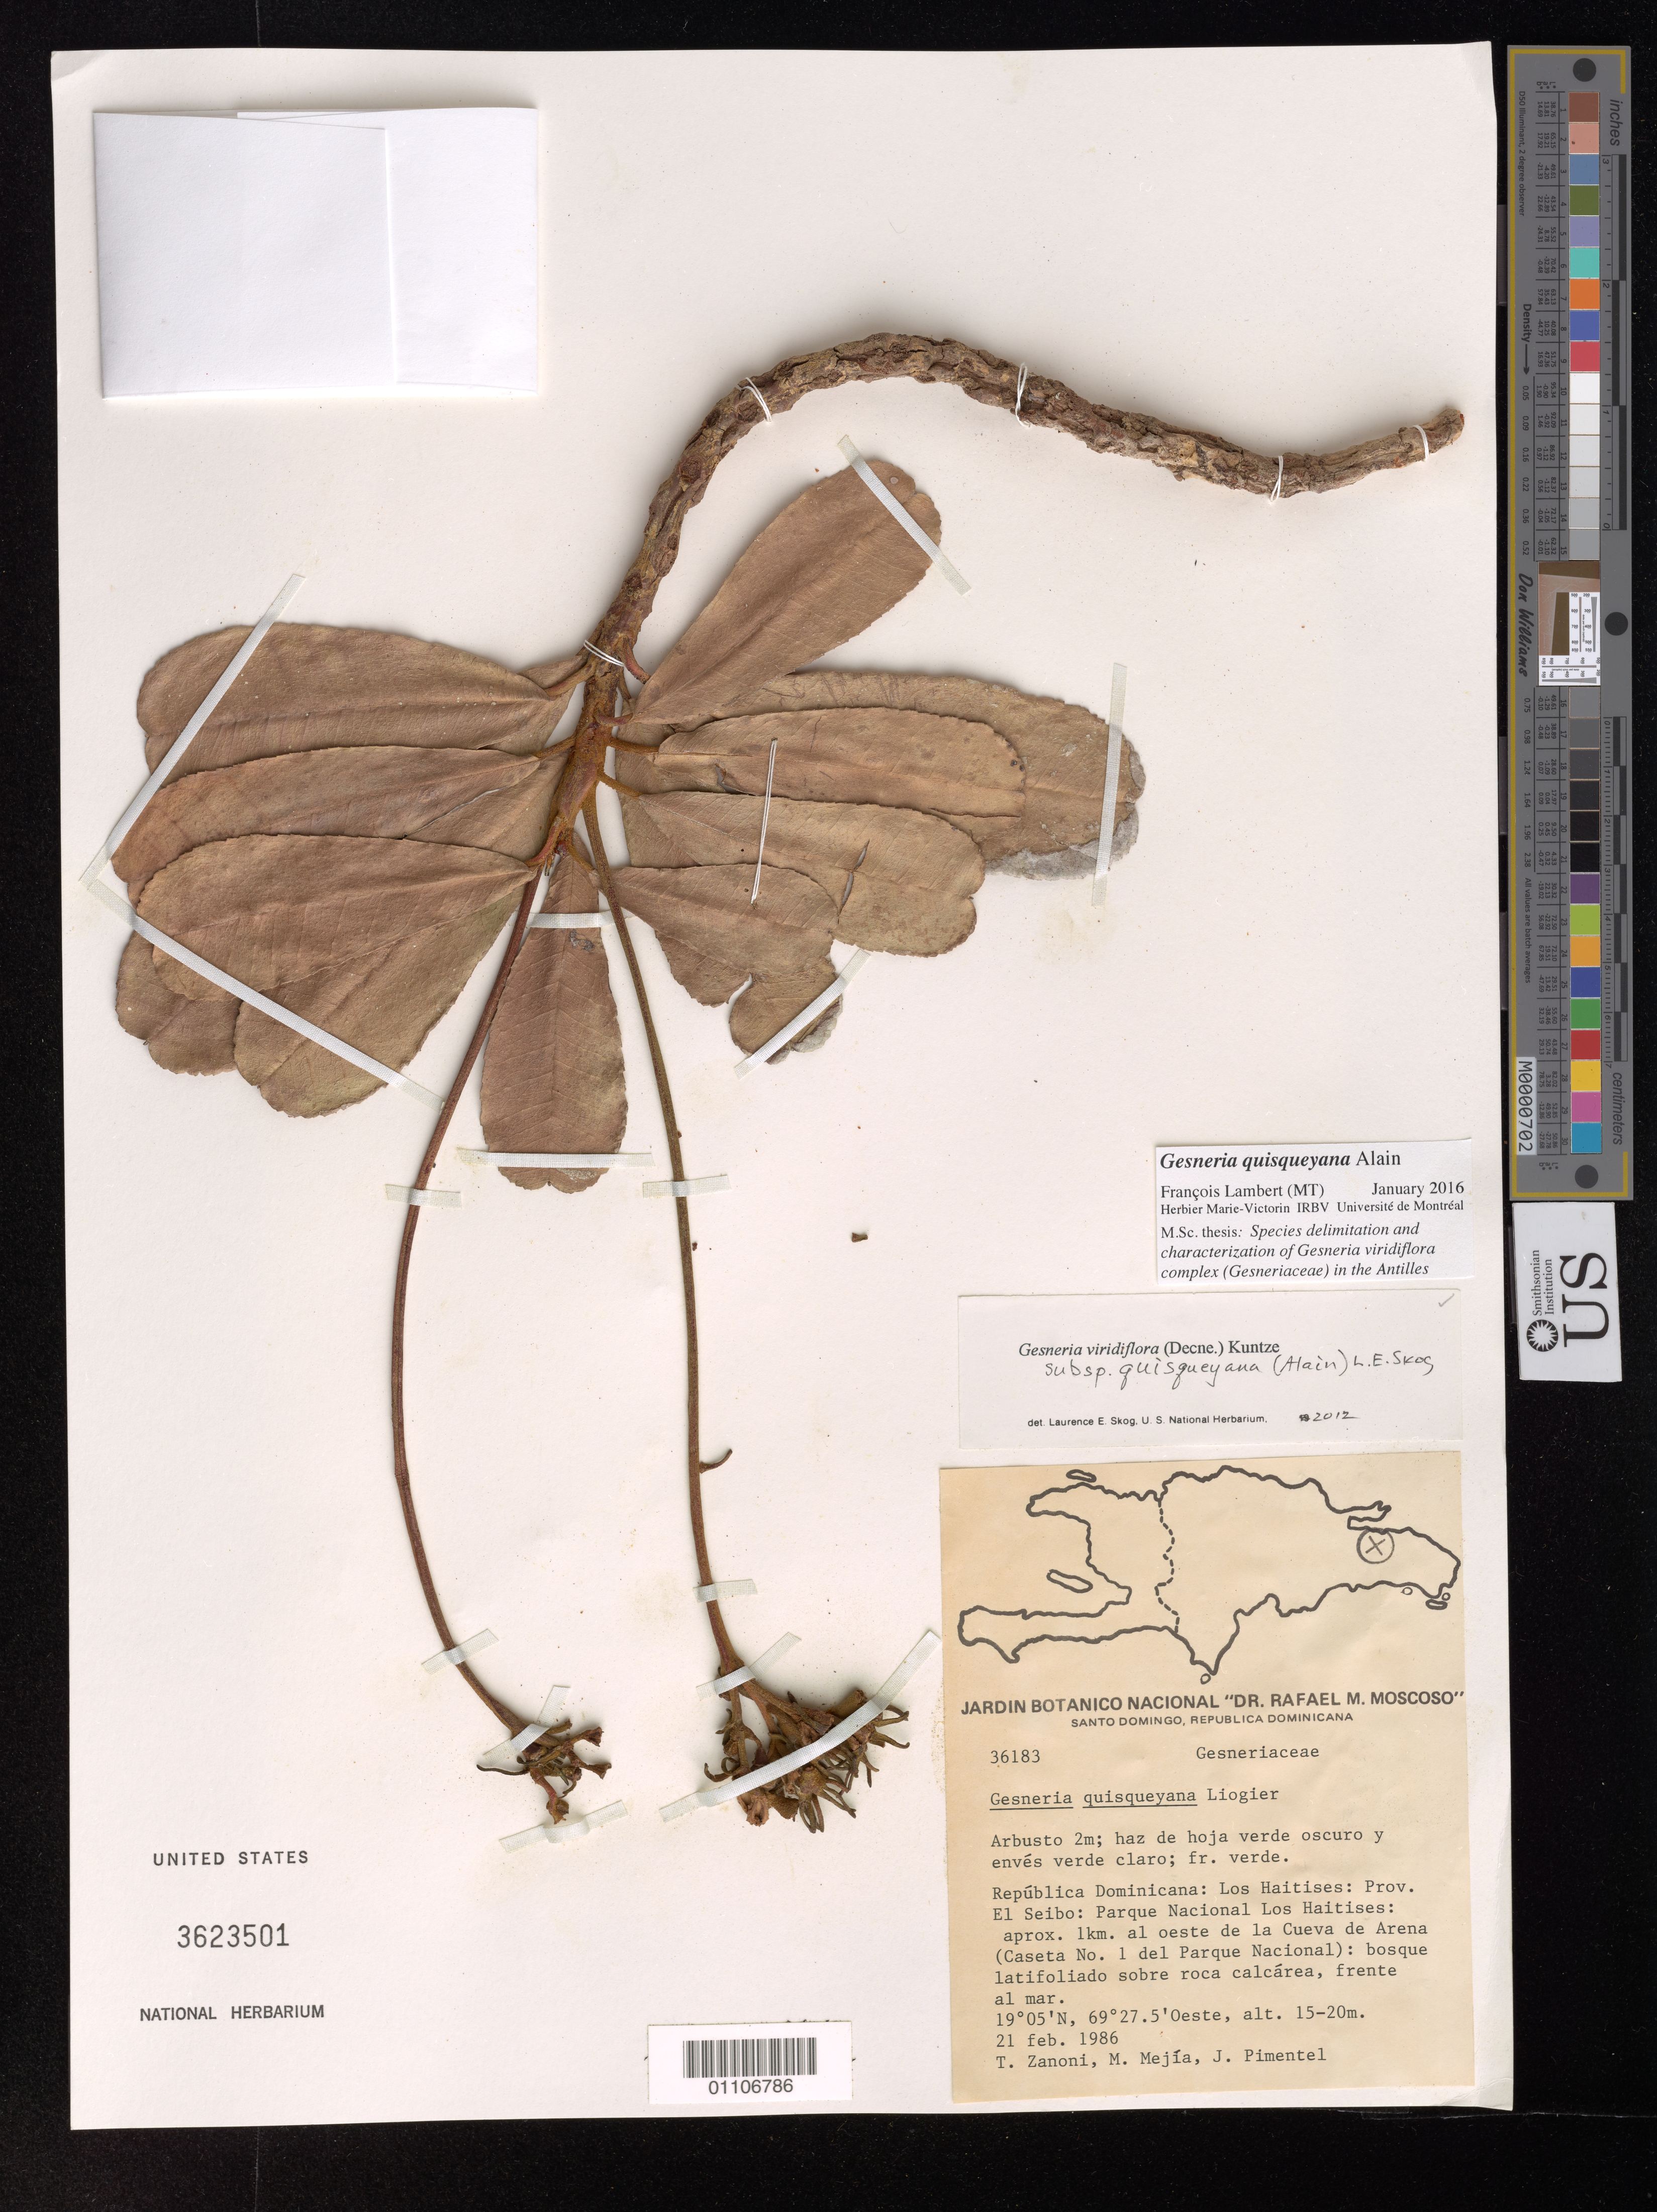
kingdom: Plantae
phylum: Tracheophyta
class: Magnoliopsida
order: Lamiales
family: Gesneriaceae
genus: Gesneria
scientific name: Gesneria quisqueyana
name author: Alain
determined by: Lambert, Francois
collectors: T. A. Zanoni, M. Mejia & J. Pimentel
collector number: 36183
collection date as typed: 21 Feb 1986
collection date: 1986-02-21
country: Dominican Republic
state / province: El Seibo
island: Hispaniola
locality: Republica Dominicana: Los Haitises: Parque Nacional Los Haitises aprox. 1km. Al oueste de la Cueva de Arena (Caseta No. 1 del Parque Nacional)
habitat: Bosque latifoliado sobre roca calcarea, frente al mar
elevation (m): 15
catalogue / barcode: US 3623501